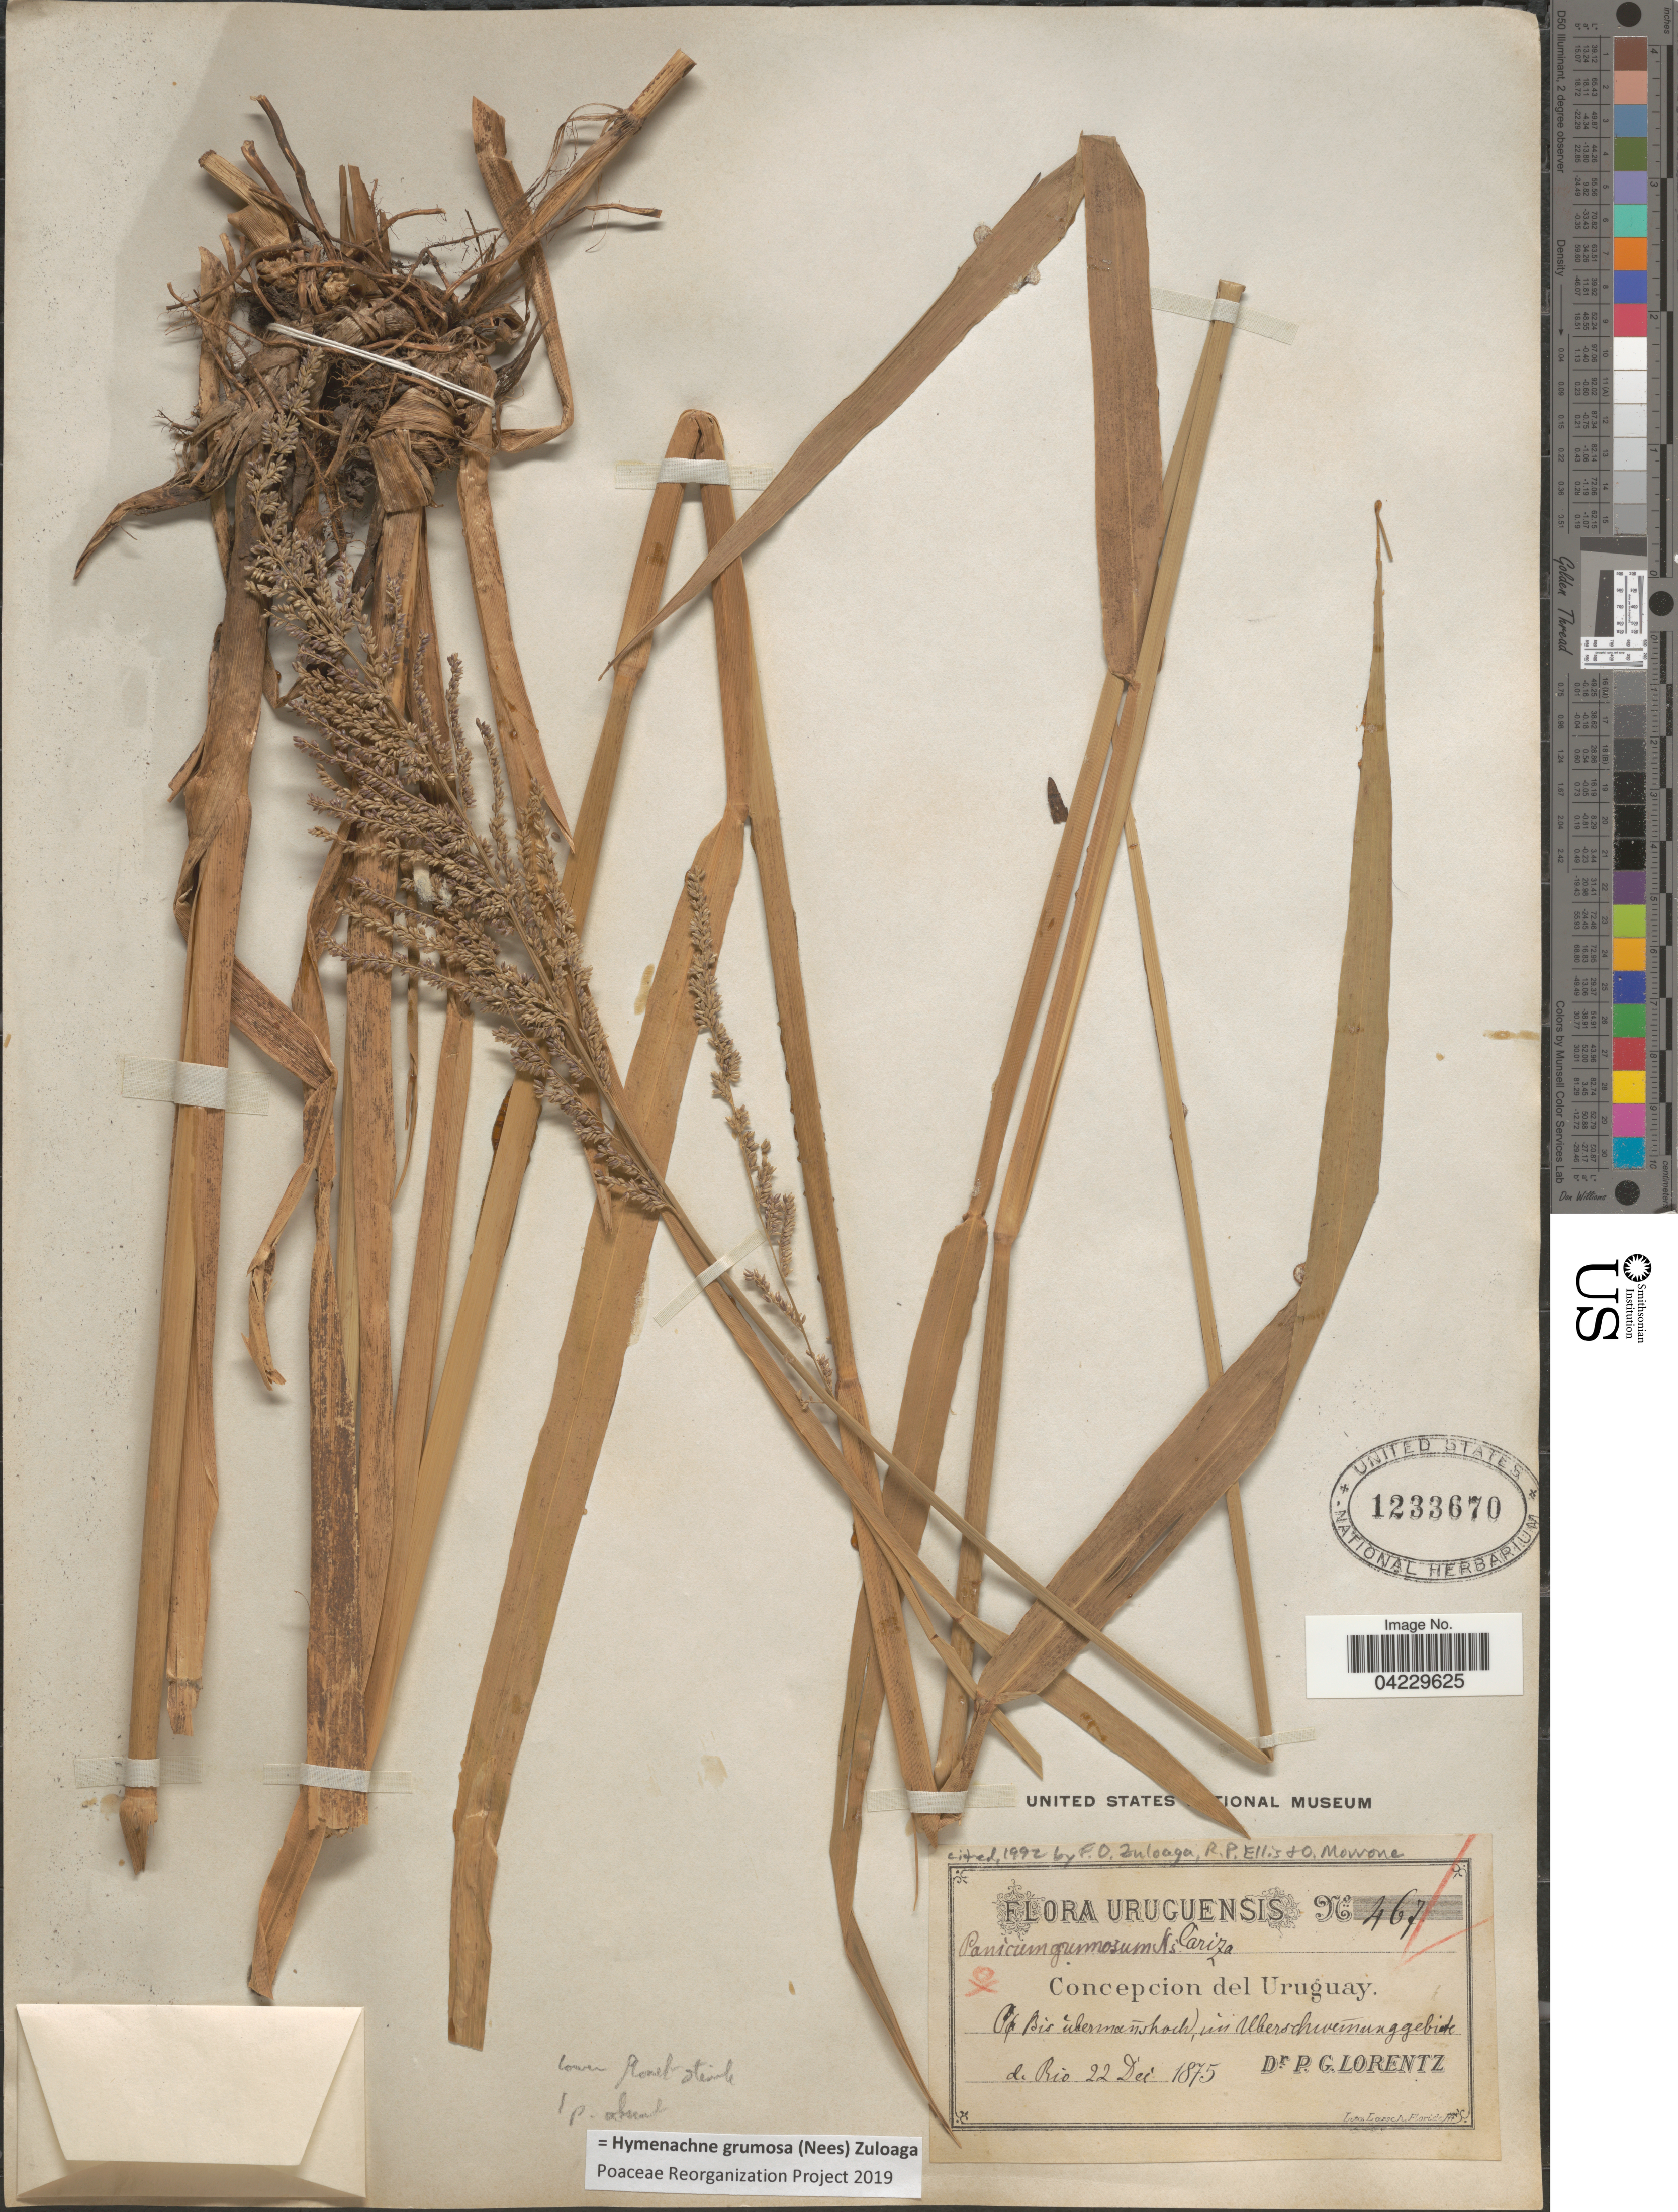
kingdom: Plantae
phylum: Tracheophyta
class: Liliopsida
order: Poales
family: Poaceae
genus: Hymenachne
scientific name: Hymenachne grumosa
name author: (Nees) Zuloaga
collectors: P. G. Lorentz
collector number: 467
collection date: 1875-12-22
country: Uruguay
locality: Concepcion del Uruguay. Im Überschwemunggebiete d. Rio.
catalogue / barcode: US 1233670